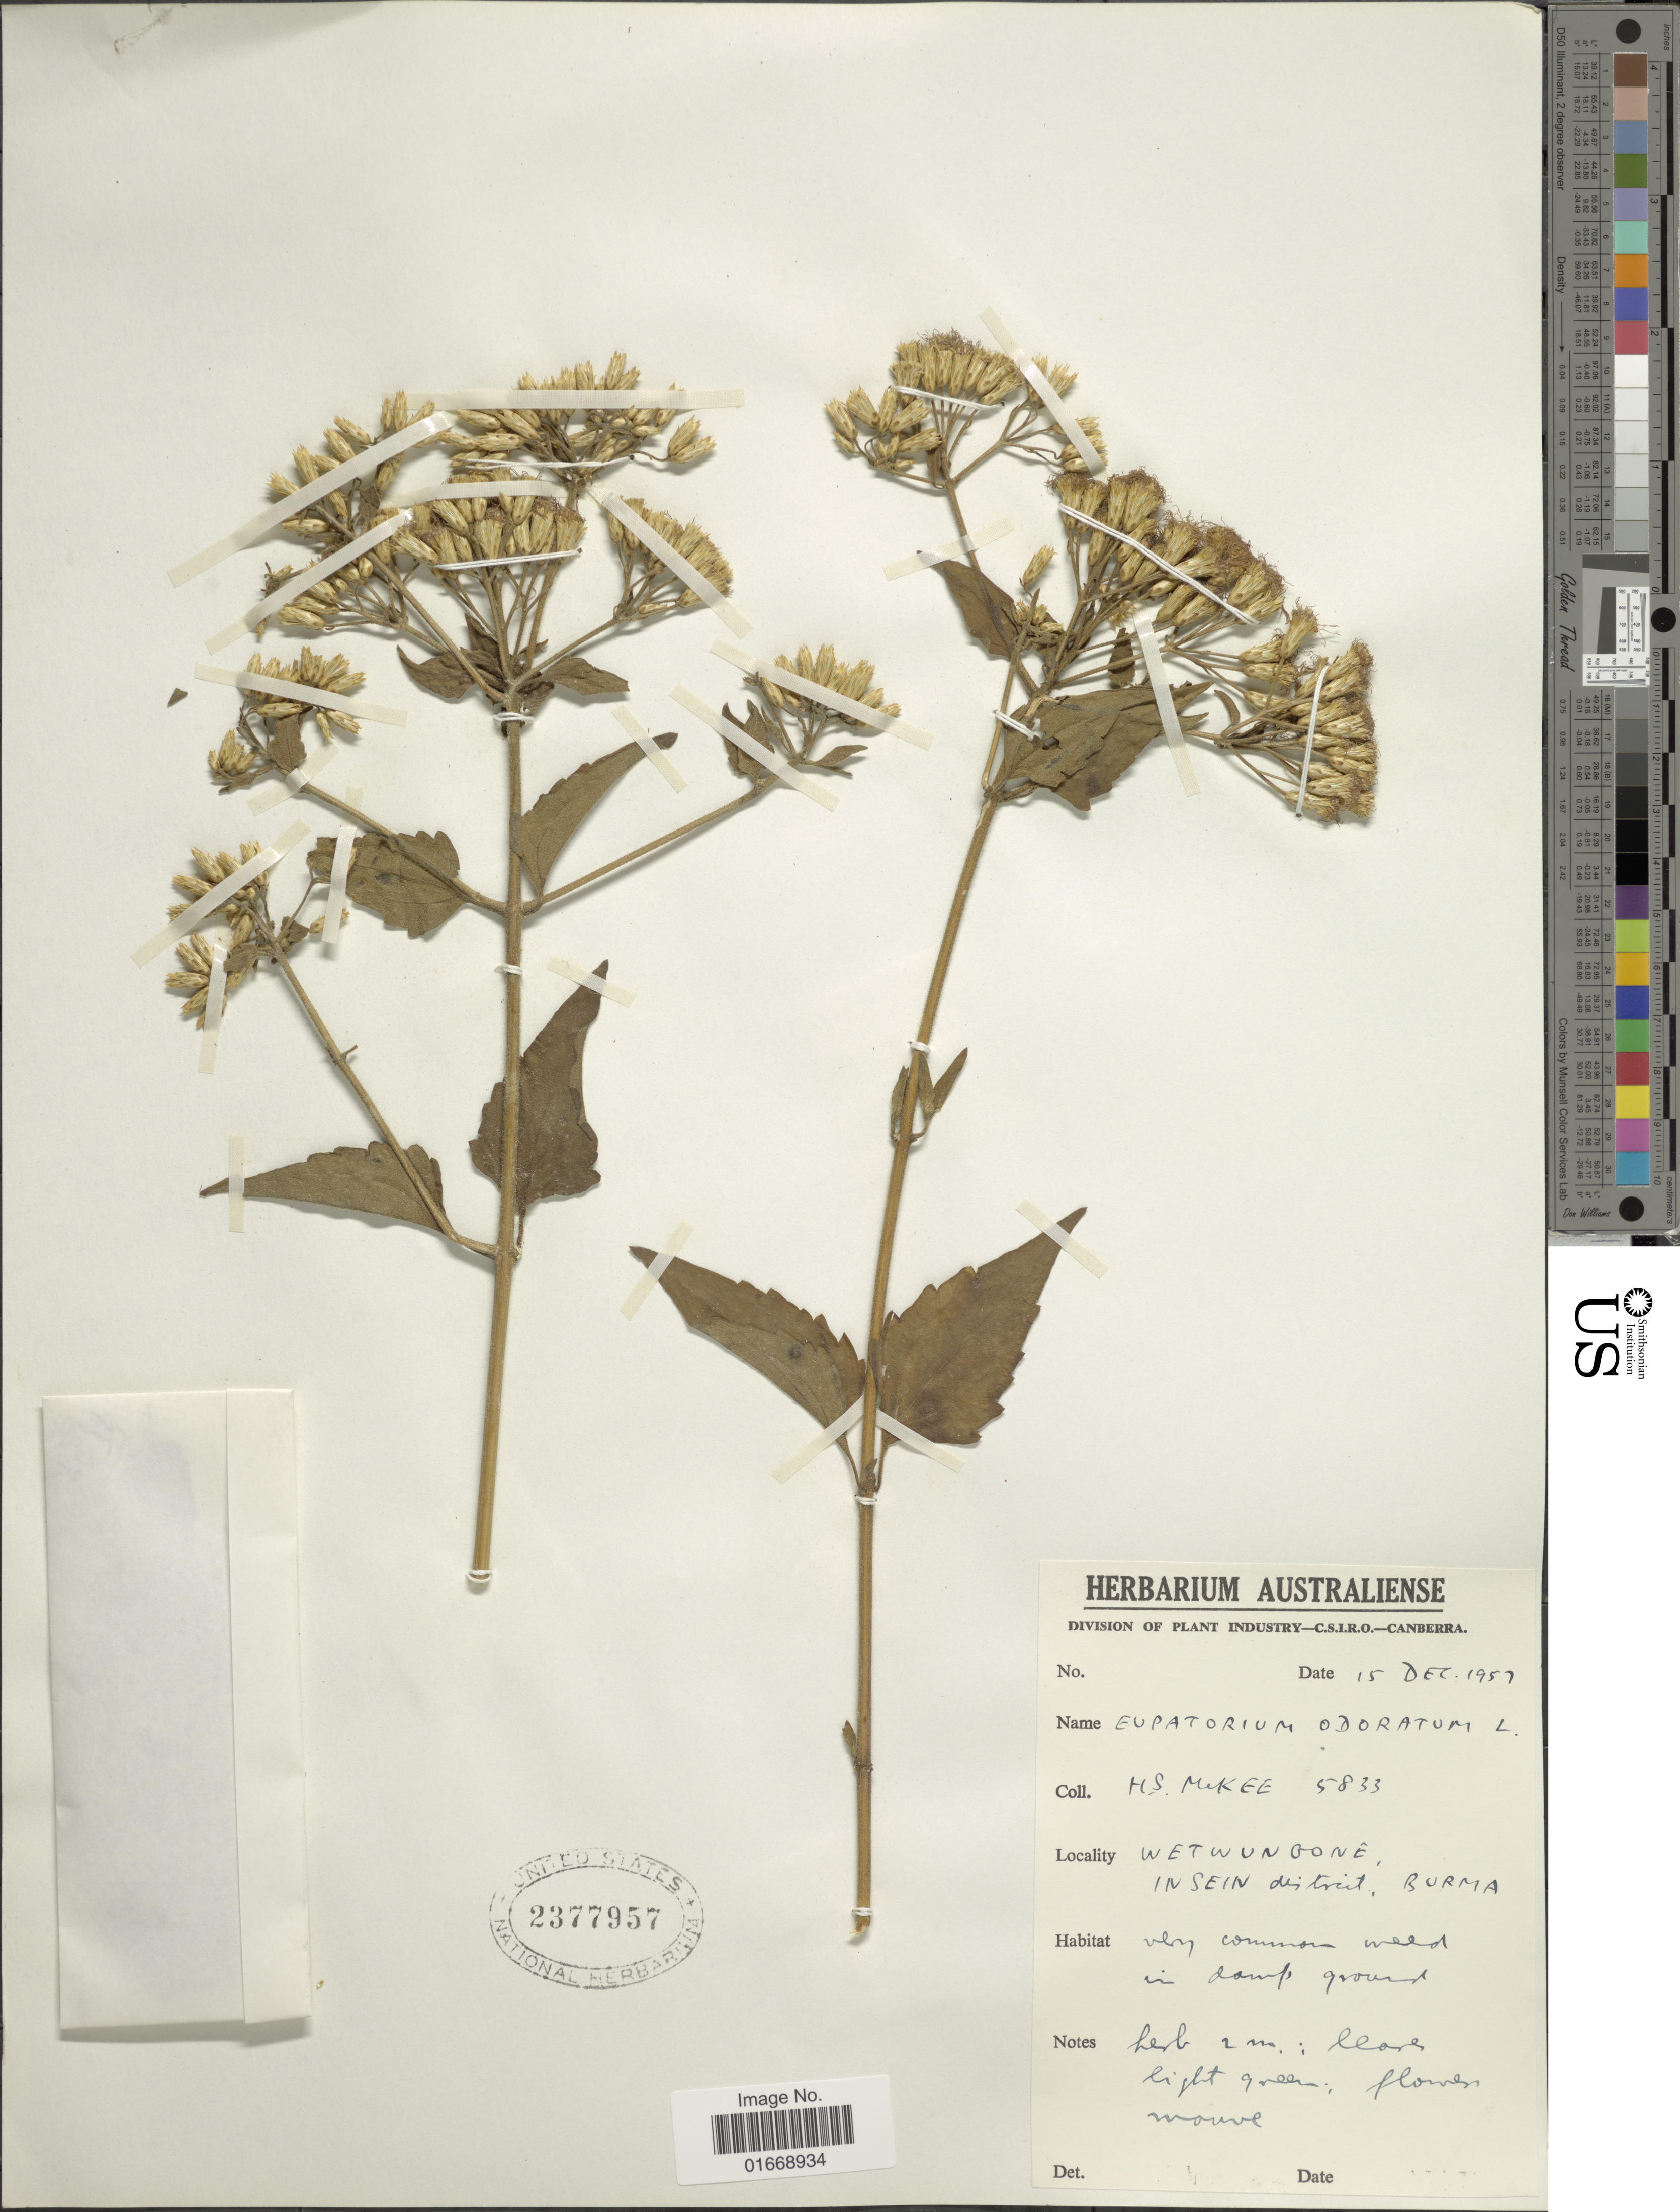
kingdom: Plantae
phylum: Tracheophyta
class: Magnoliopsida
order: Asterales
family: Asteraceae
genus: Chromolaena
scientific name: Chromolaena odorata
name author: (L.) R.M. King & H. Rob.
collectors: Mukee, H.S.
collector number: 5833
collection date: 1957-12-15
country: Myanmar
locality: Wetwungone, in Sein District [interpreted]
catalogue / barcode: US 2377957